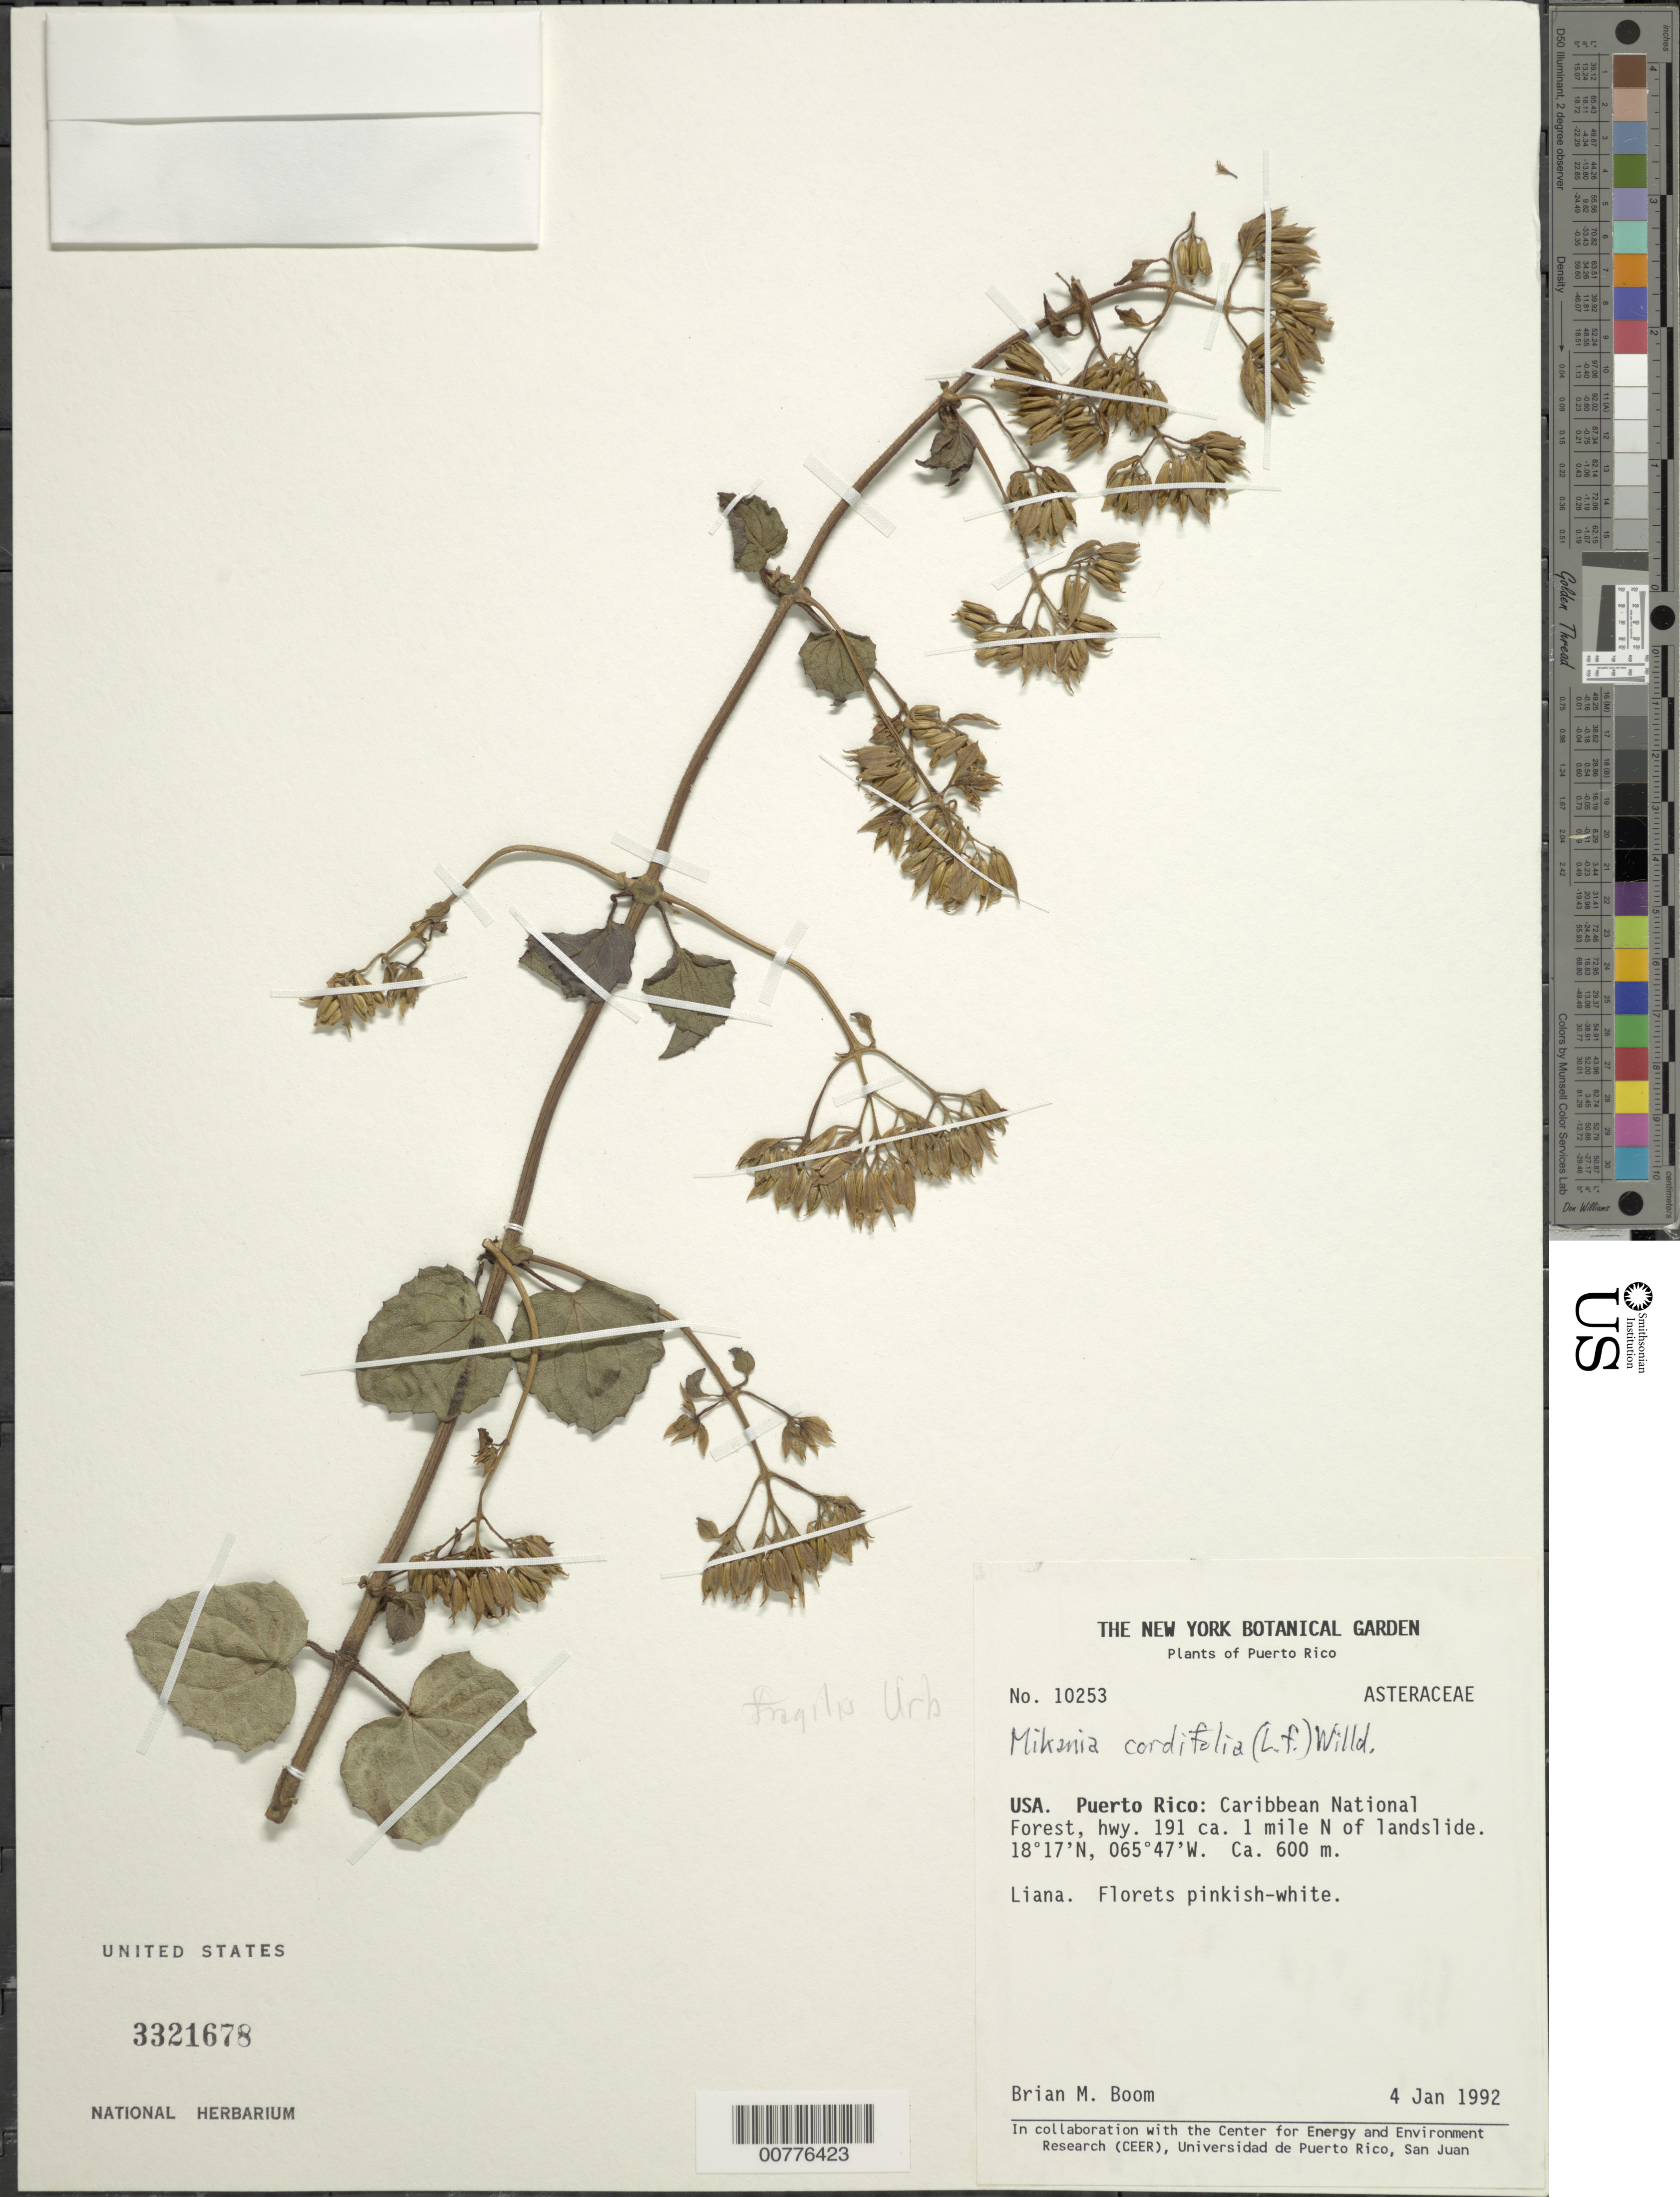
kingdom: Plantae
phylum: Tracheophyta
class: Magnoliopsida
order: Asterales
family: Asteraceae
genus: Mikania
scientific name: Mikania fragilis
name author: Urb.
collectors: B. M. Boom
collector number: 10253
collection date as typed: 04 Jan 1992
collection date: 1992-01-04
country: Puerto Rico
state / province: Naguabo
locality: Caribbean National Forest, Hwy 191, ca. 1 mi N of landslide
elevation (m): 600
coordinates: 18.28333333, -65.78333333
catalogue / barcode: US 3321678